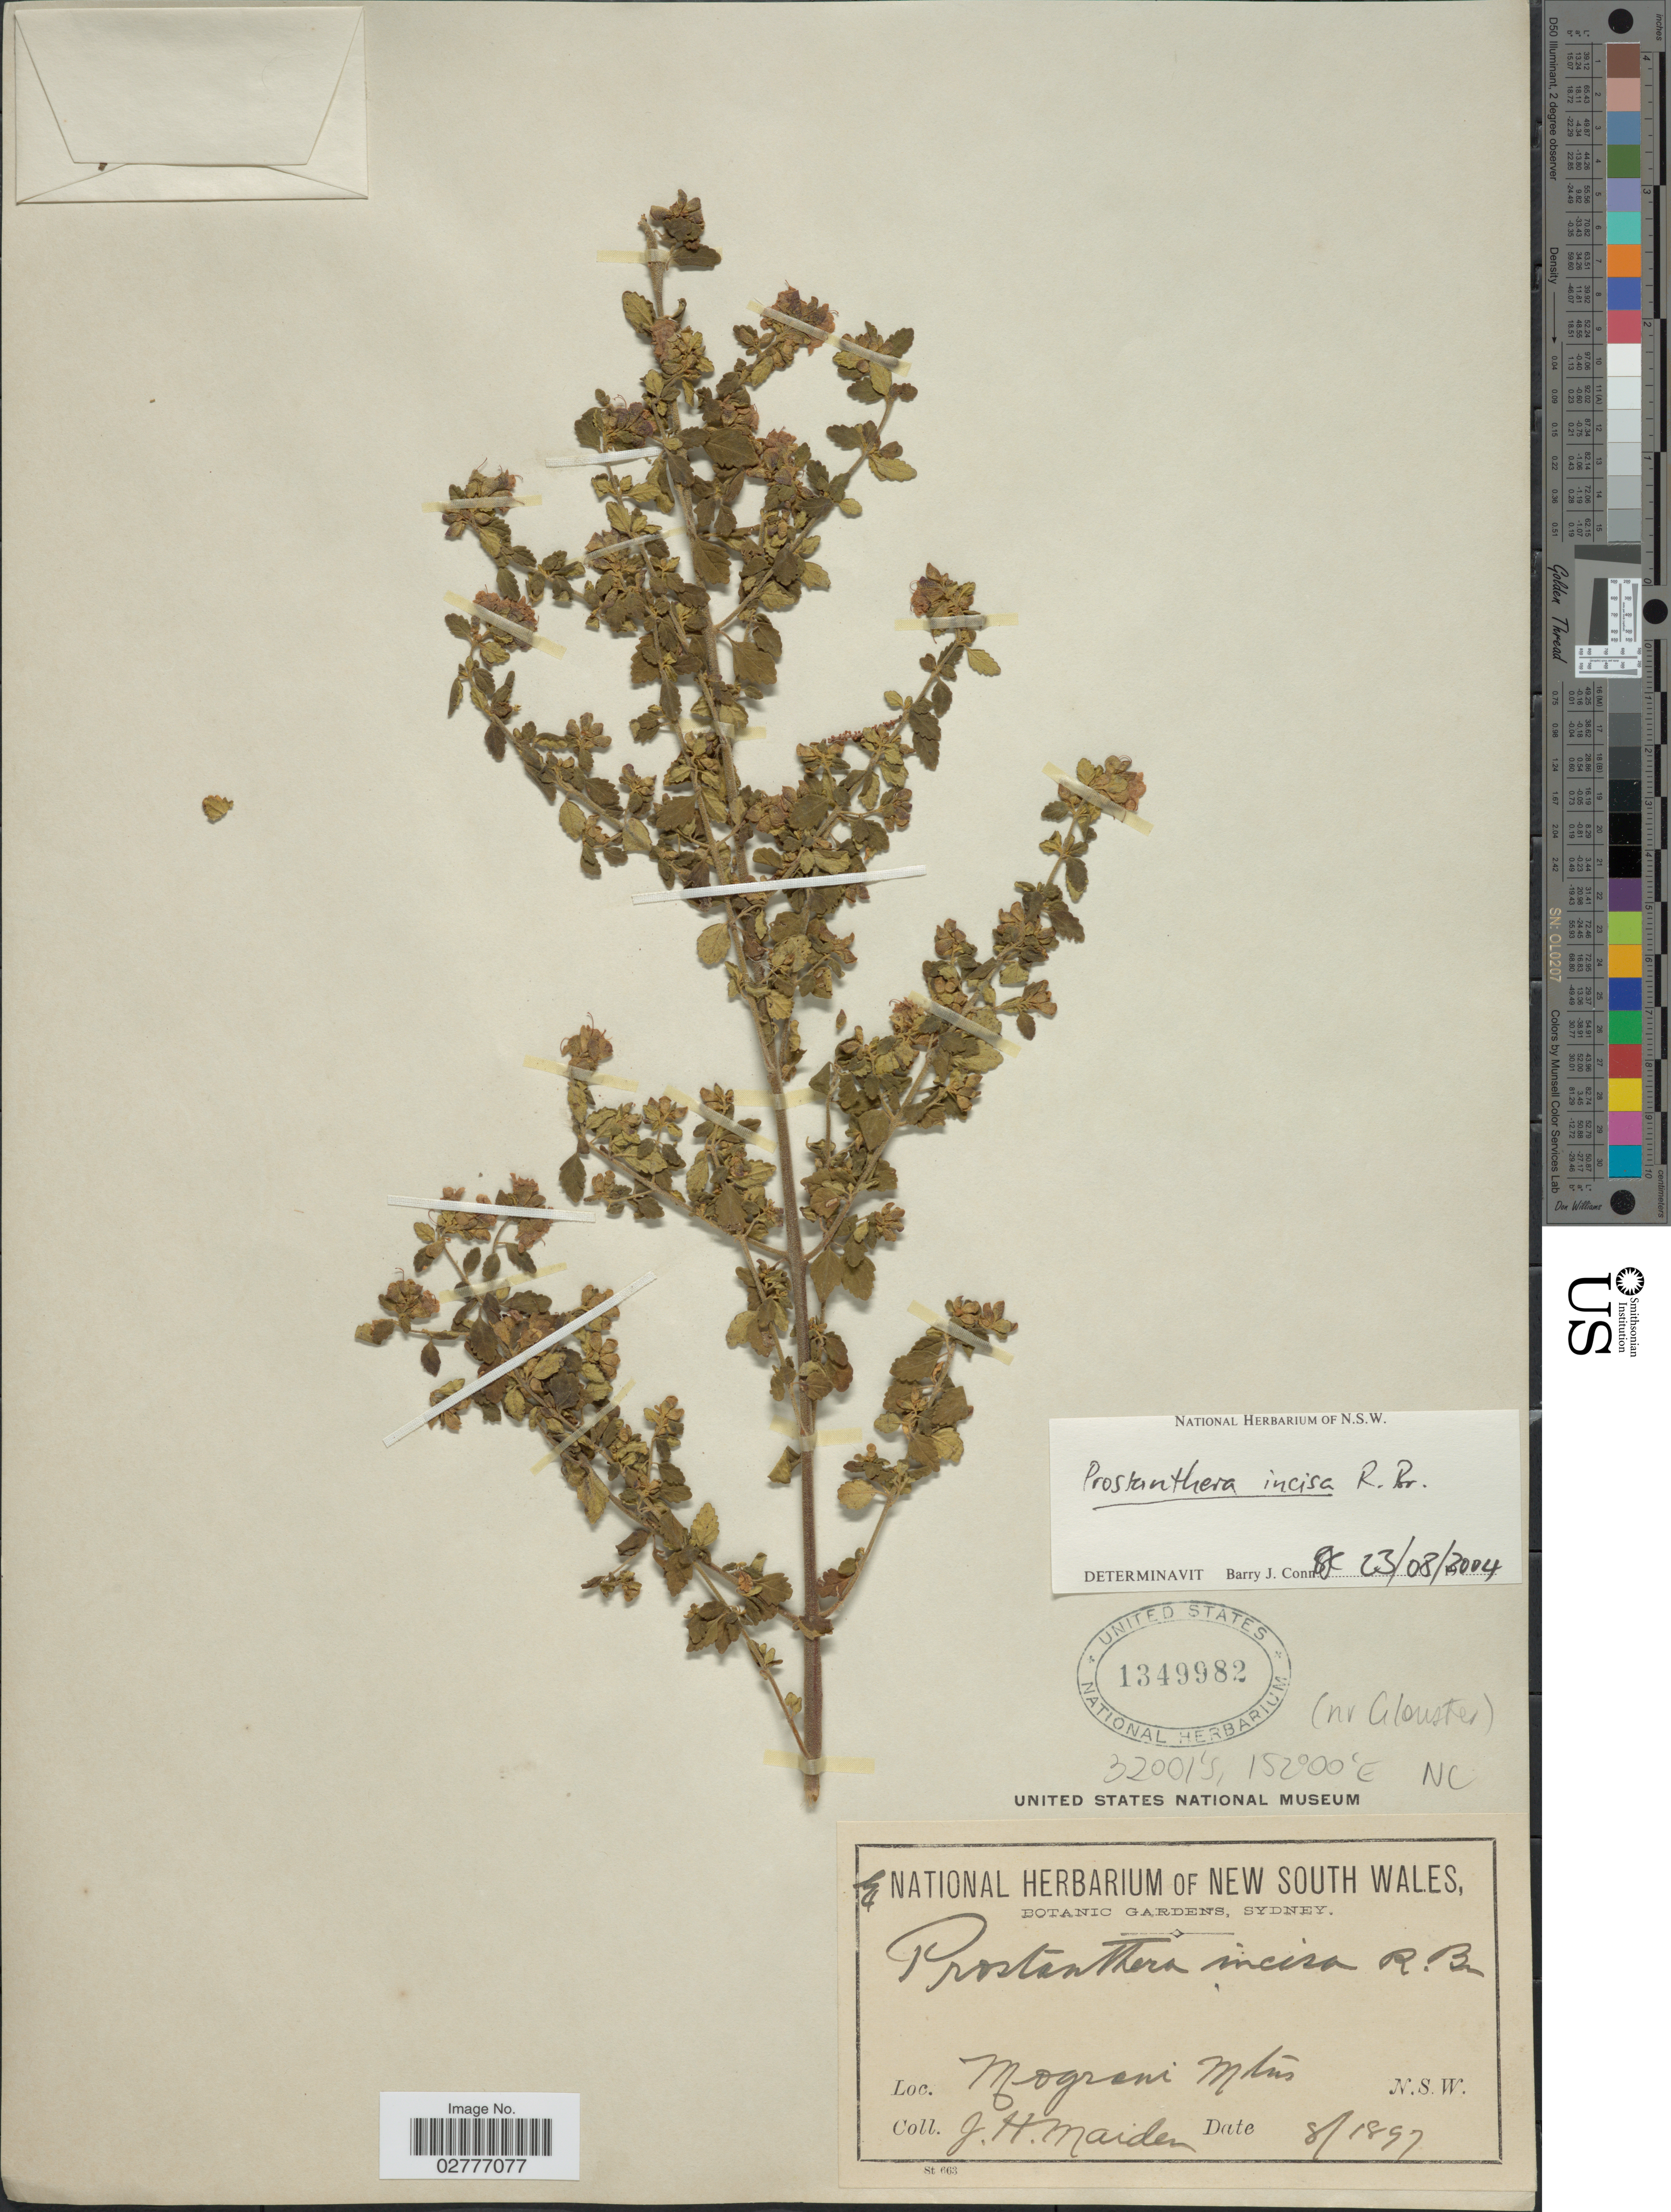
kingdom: Plantae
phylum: Tracheophyta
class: Magnoliopsida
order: Lamiales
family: Lamiaceae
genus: Prostanthera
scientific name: Prostanthera incisa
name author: R. Br.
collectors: J. Maiden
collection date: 1897-08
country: Australia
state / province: New South Wales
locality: Mograni Mtns. (Nr Gloucester). N.S.W.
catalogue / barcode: US 1349982